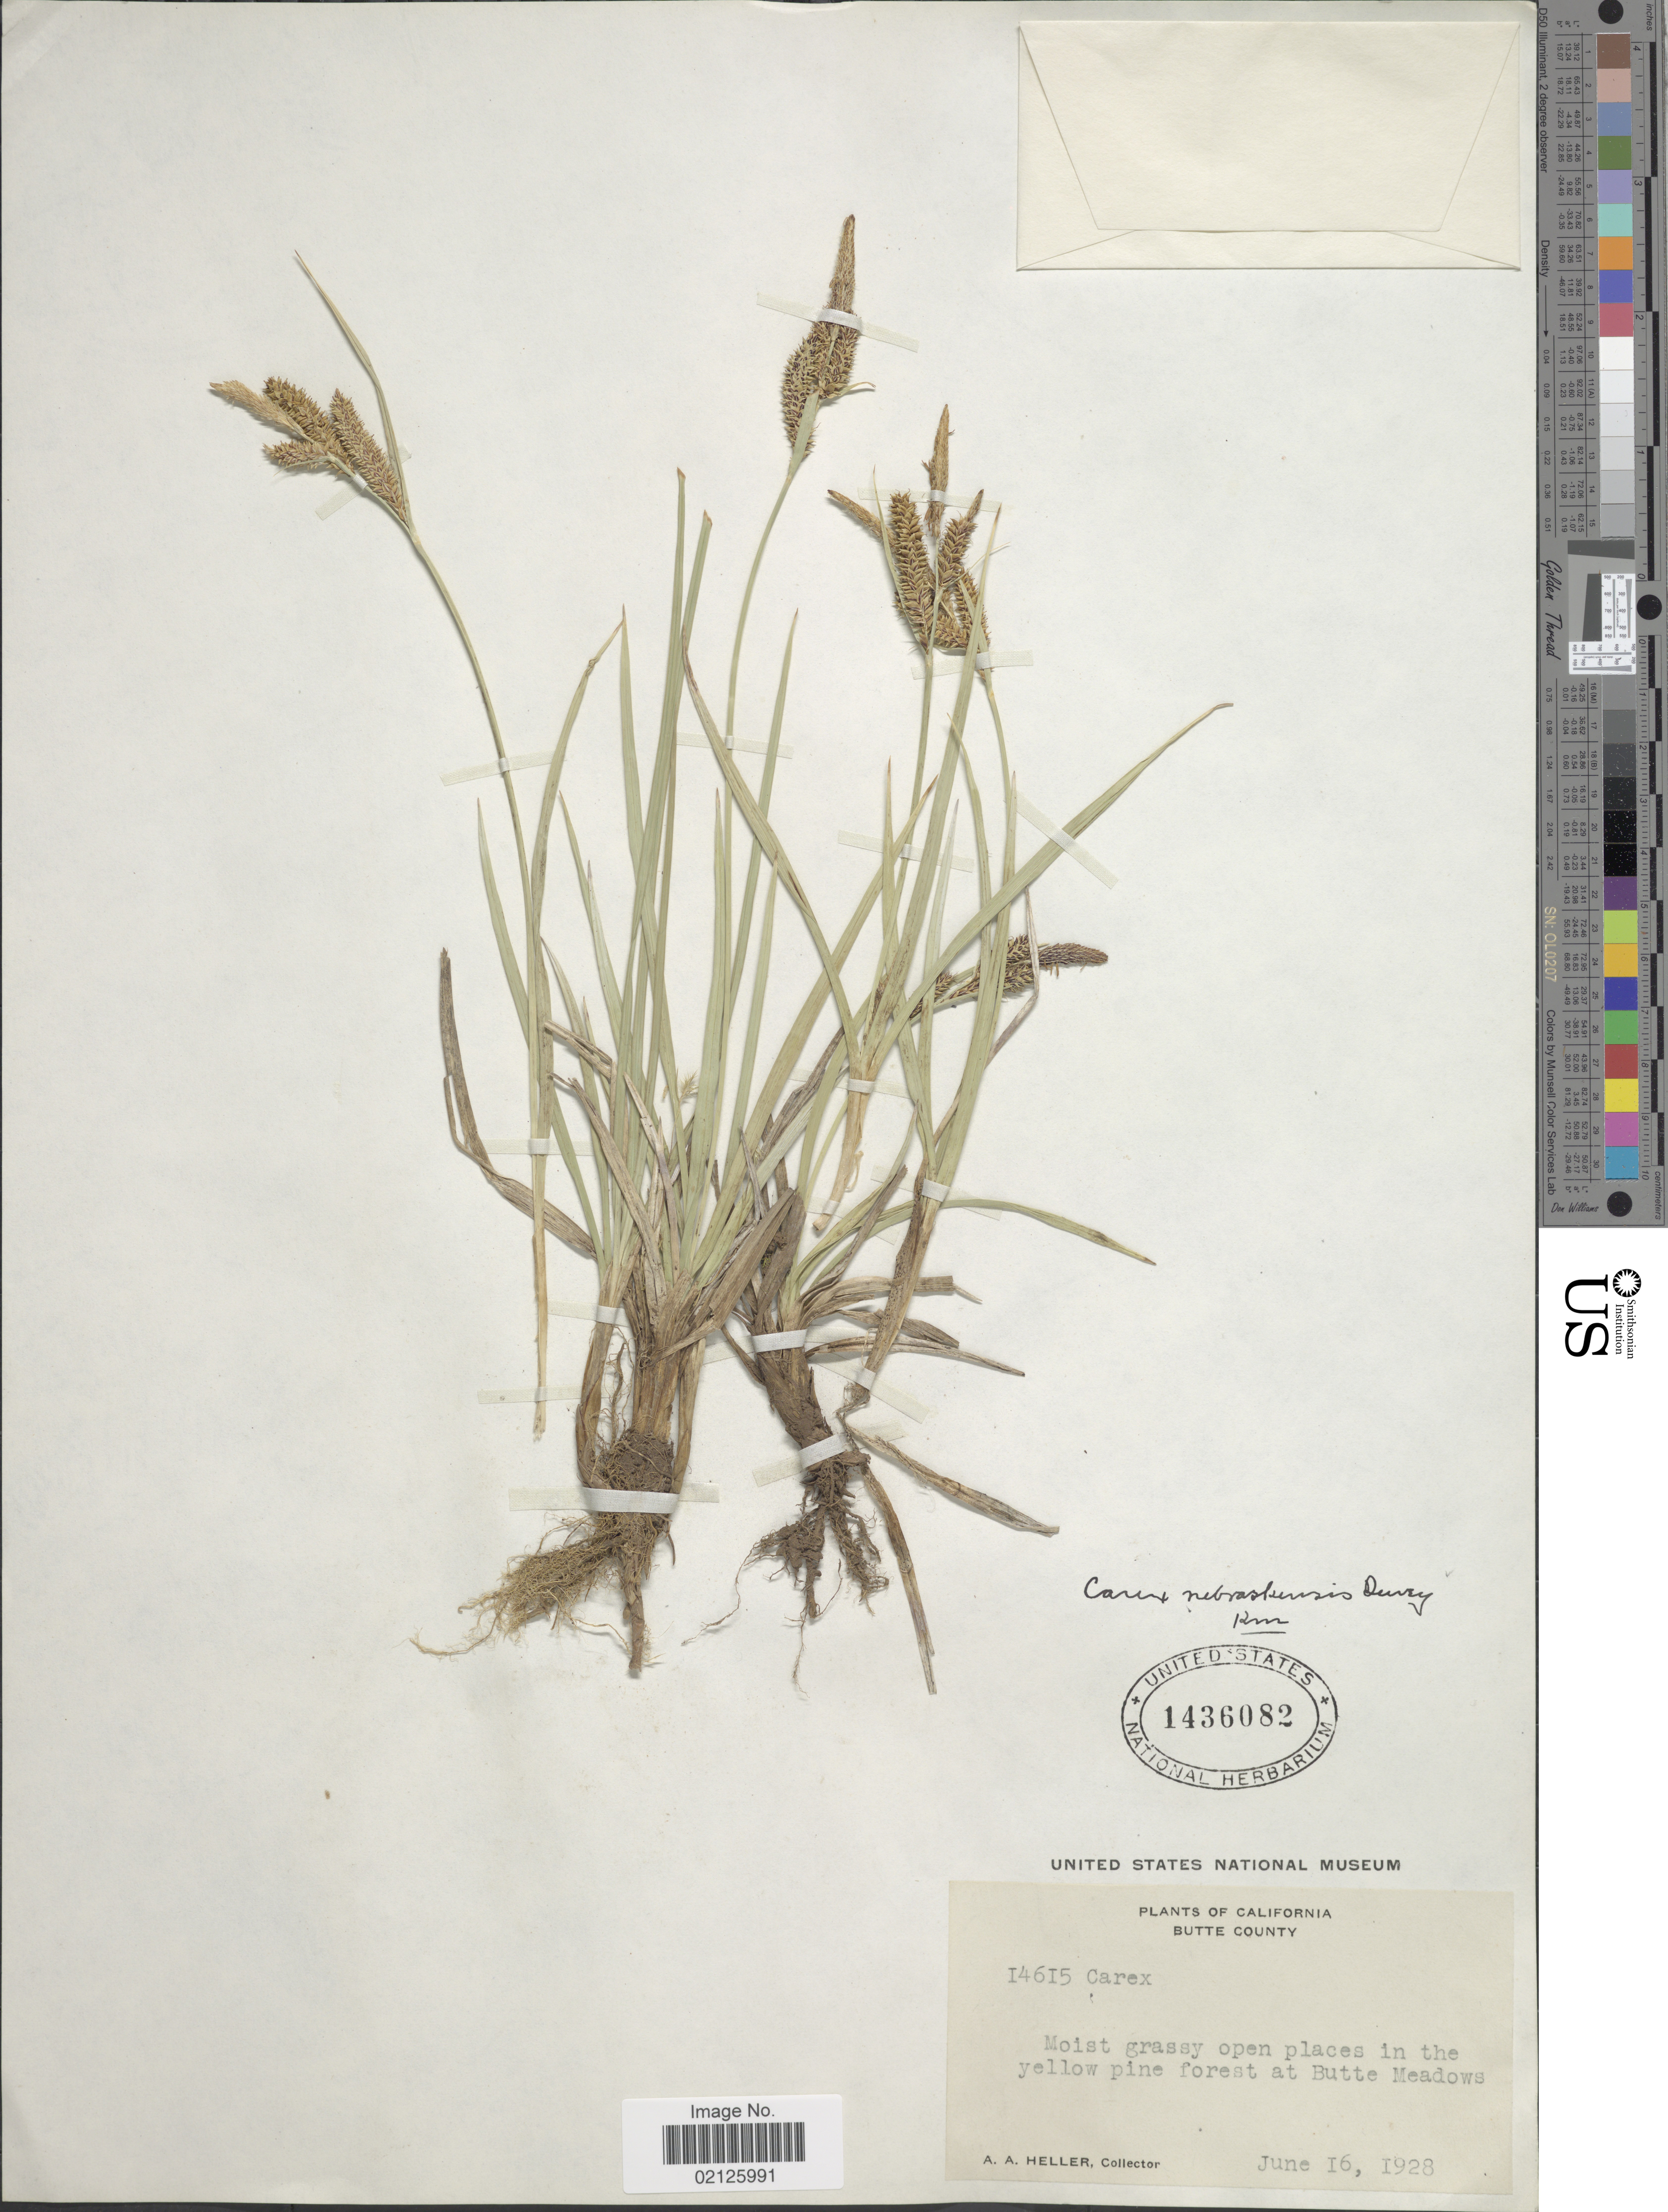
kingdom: Plantae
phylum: Tracheophyta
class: Liliopsida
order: Poales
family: Cyperaceae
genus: Carex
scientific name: Carex nebrascensis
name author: Dewey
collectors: A. A. Heller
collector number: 14615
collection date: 1928-06-16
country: United States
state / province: California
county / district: Butte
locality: Butte County, Moist grassy open places in the yellow pine forest at Butte Meadows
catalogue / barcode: US 1436082